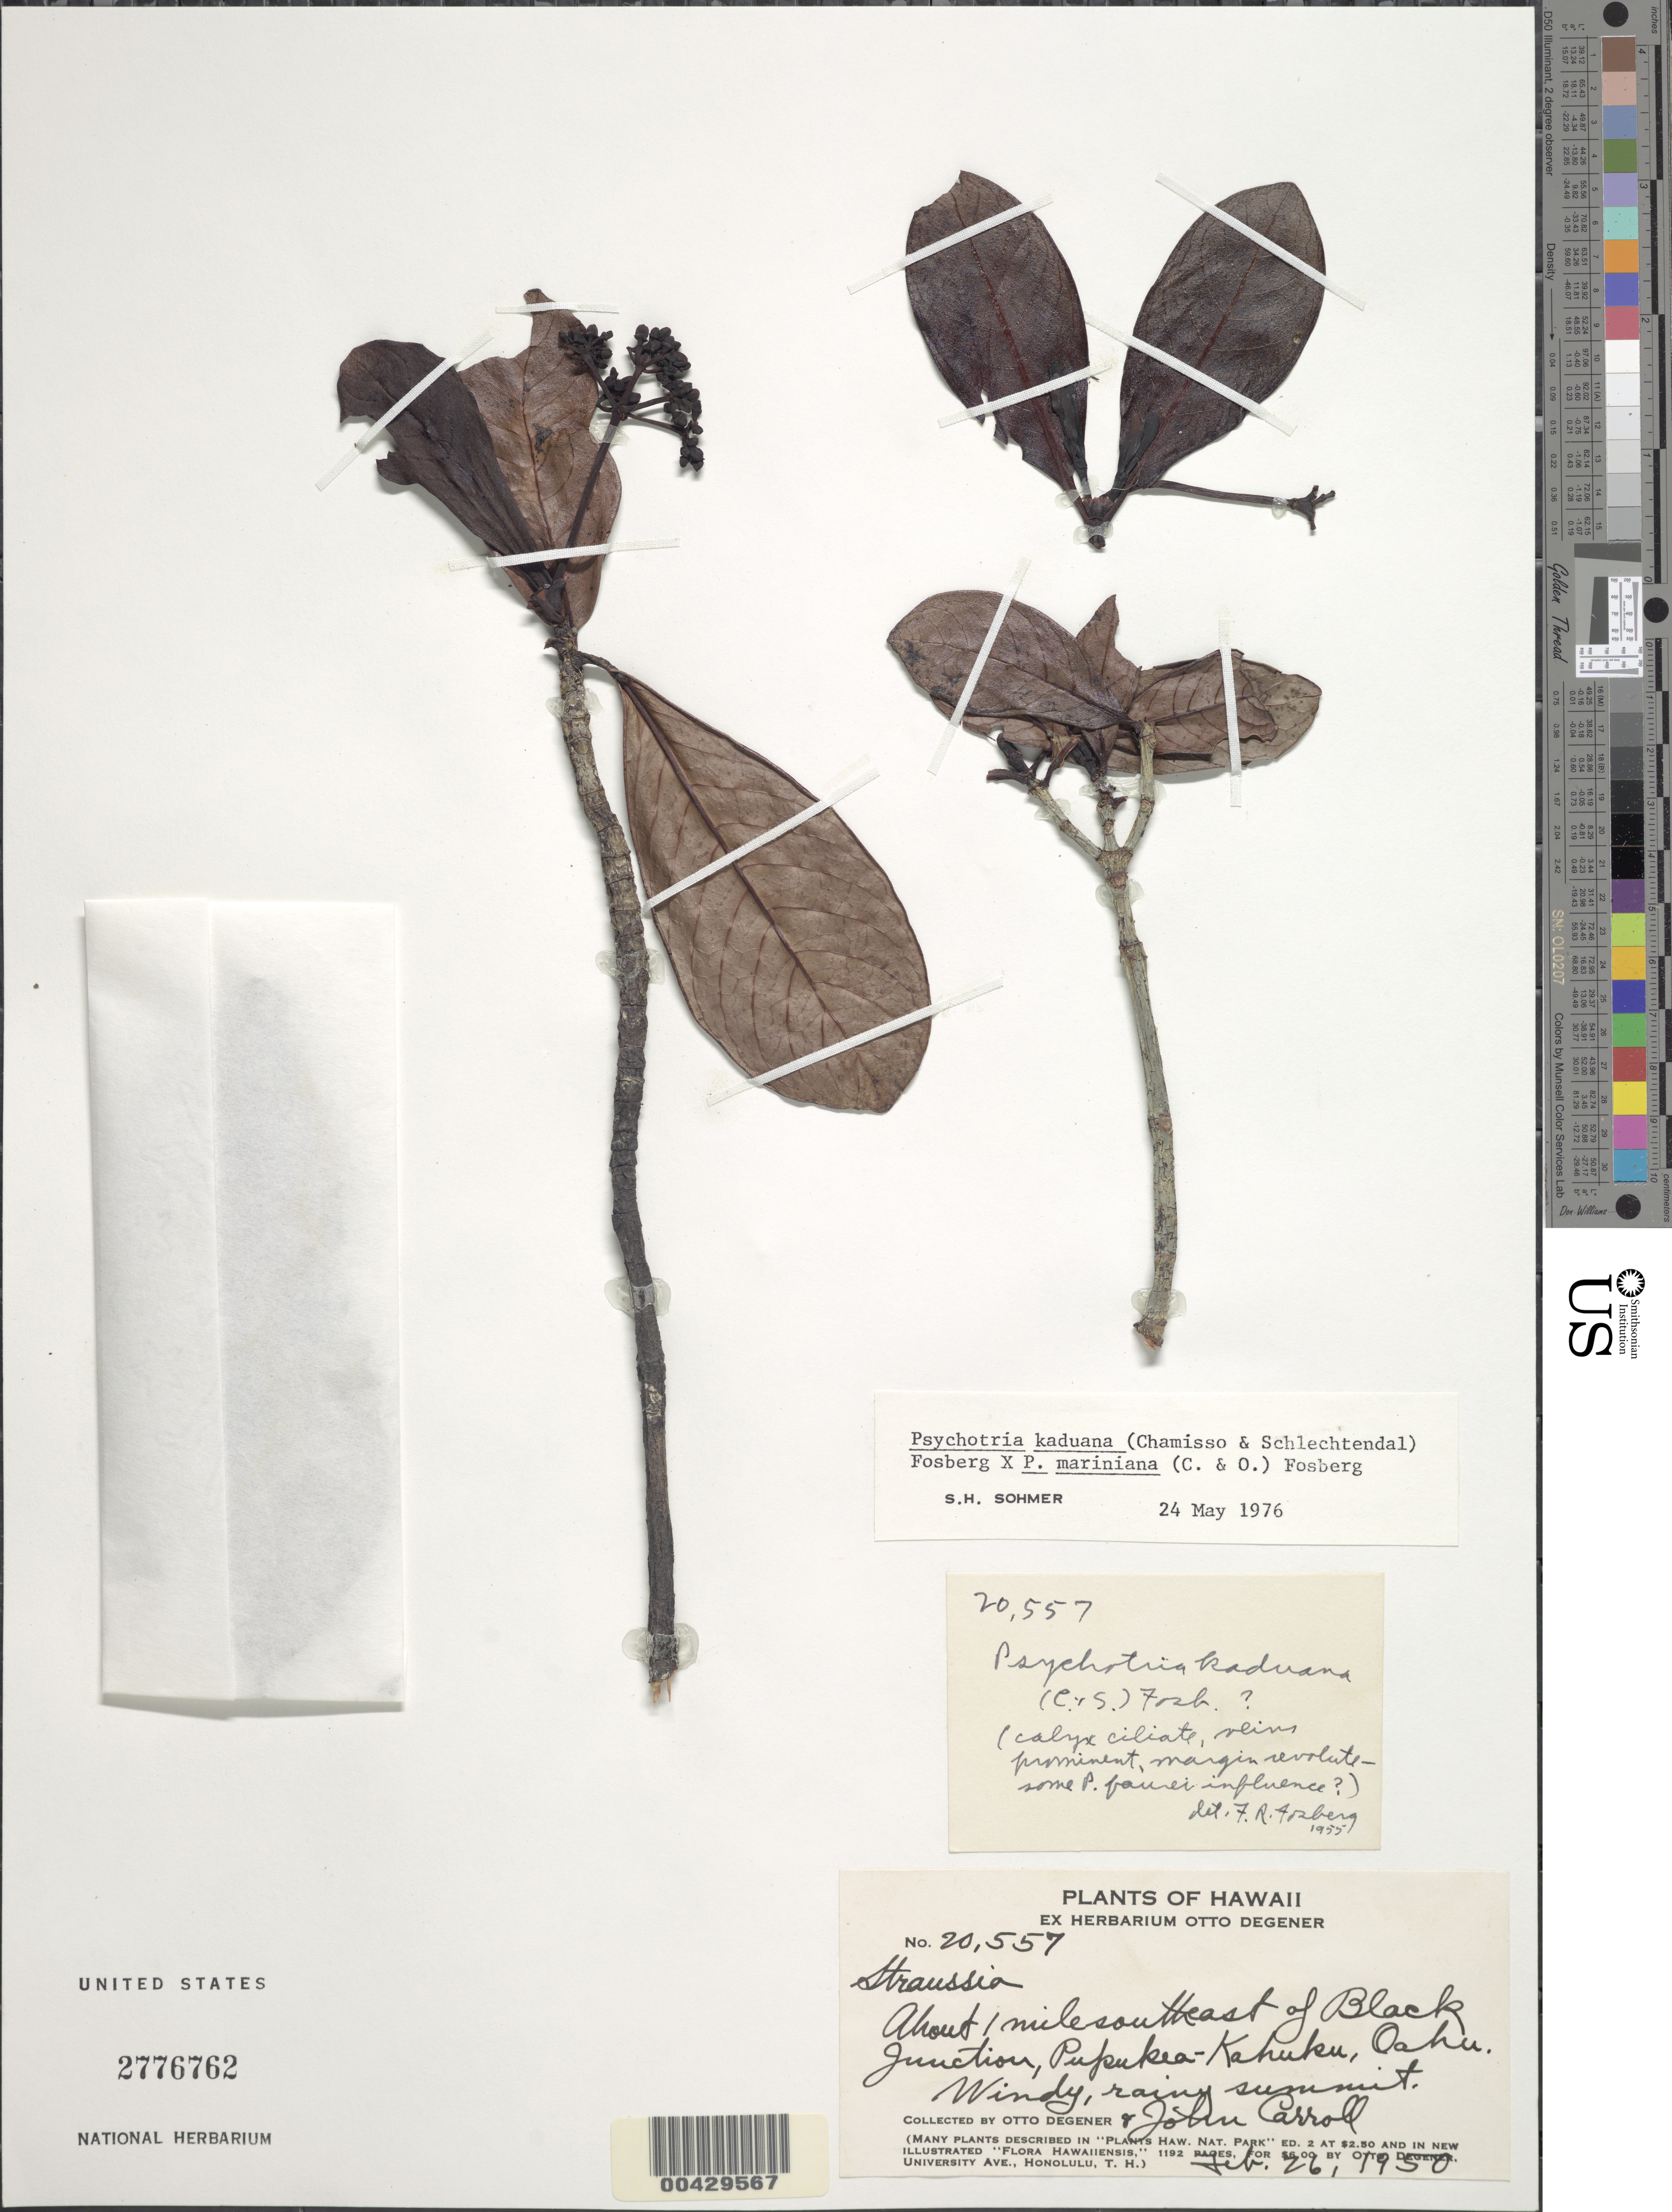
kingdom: Plantae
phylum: Tracheophyta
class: Magnoliopsida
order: Gentianales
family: Rubiaceae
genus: Psychotria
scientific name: Psychotria kaduana x P. mariniana (Cham. & Schltdl.) Fosberg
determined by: Sohmer, S. H.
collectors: O. Degener & J. Carroll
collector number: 20557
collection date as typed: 26 Feb 1950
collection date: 1950-02-26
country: United States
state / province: Hawaii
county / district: Honolulu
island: Oahu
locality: about 1 mile southeast of Black Junction, Pupukea-Kahuku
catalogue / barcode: US 2776762